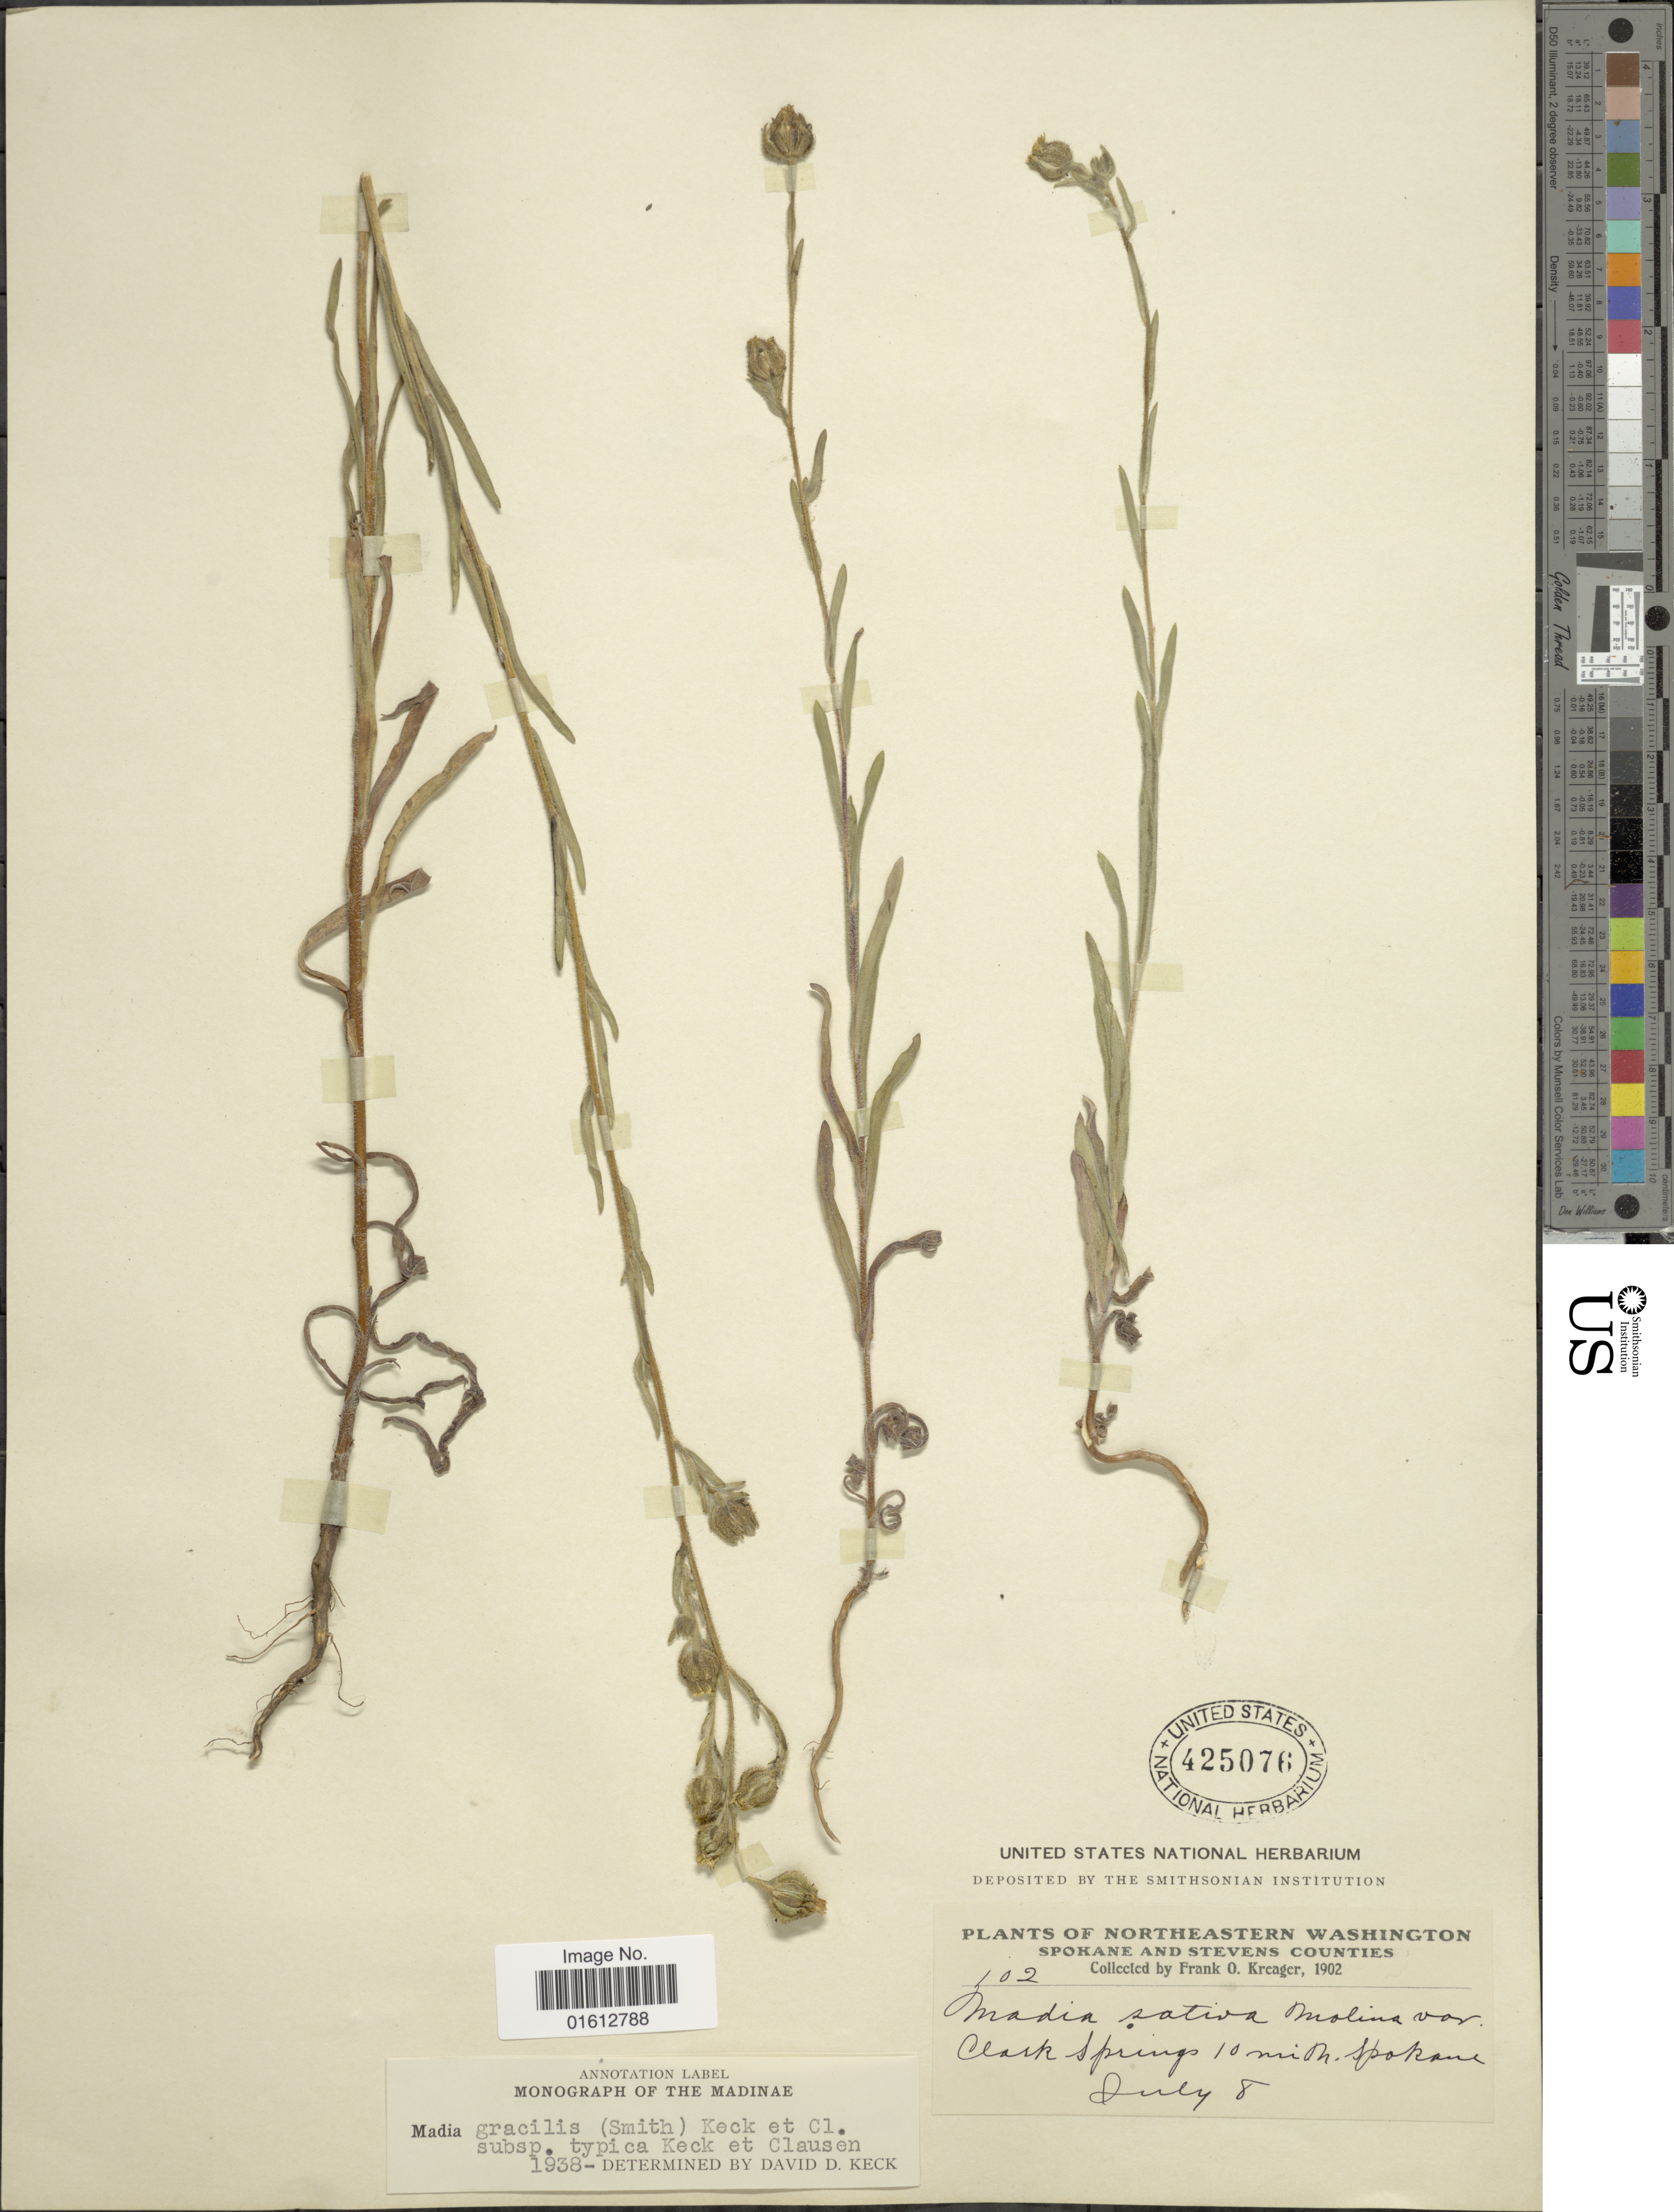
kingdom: Plantae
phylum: Tracheophyta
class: Magnoliopsida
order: Asterales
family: Asteraceae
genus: Madia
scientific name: Madia gracilis subsp. gracilis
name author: (Sm.) D.D. Keck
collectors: F. Kreager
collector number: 203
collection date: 1902-07-08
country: United States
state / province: Washington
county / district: Spokane / Stevens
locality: Northeastern Washington, Spokane and Stevens Counties, Clark Springs 10 mi. N. Spokane.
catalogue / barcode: US 425076